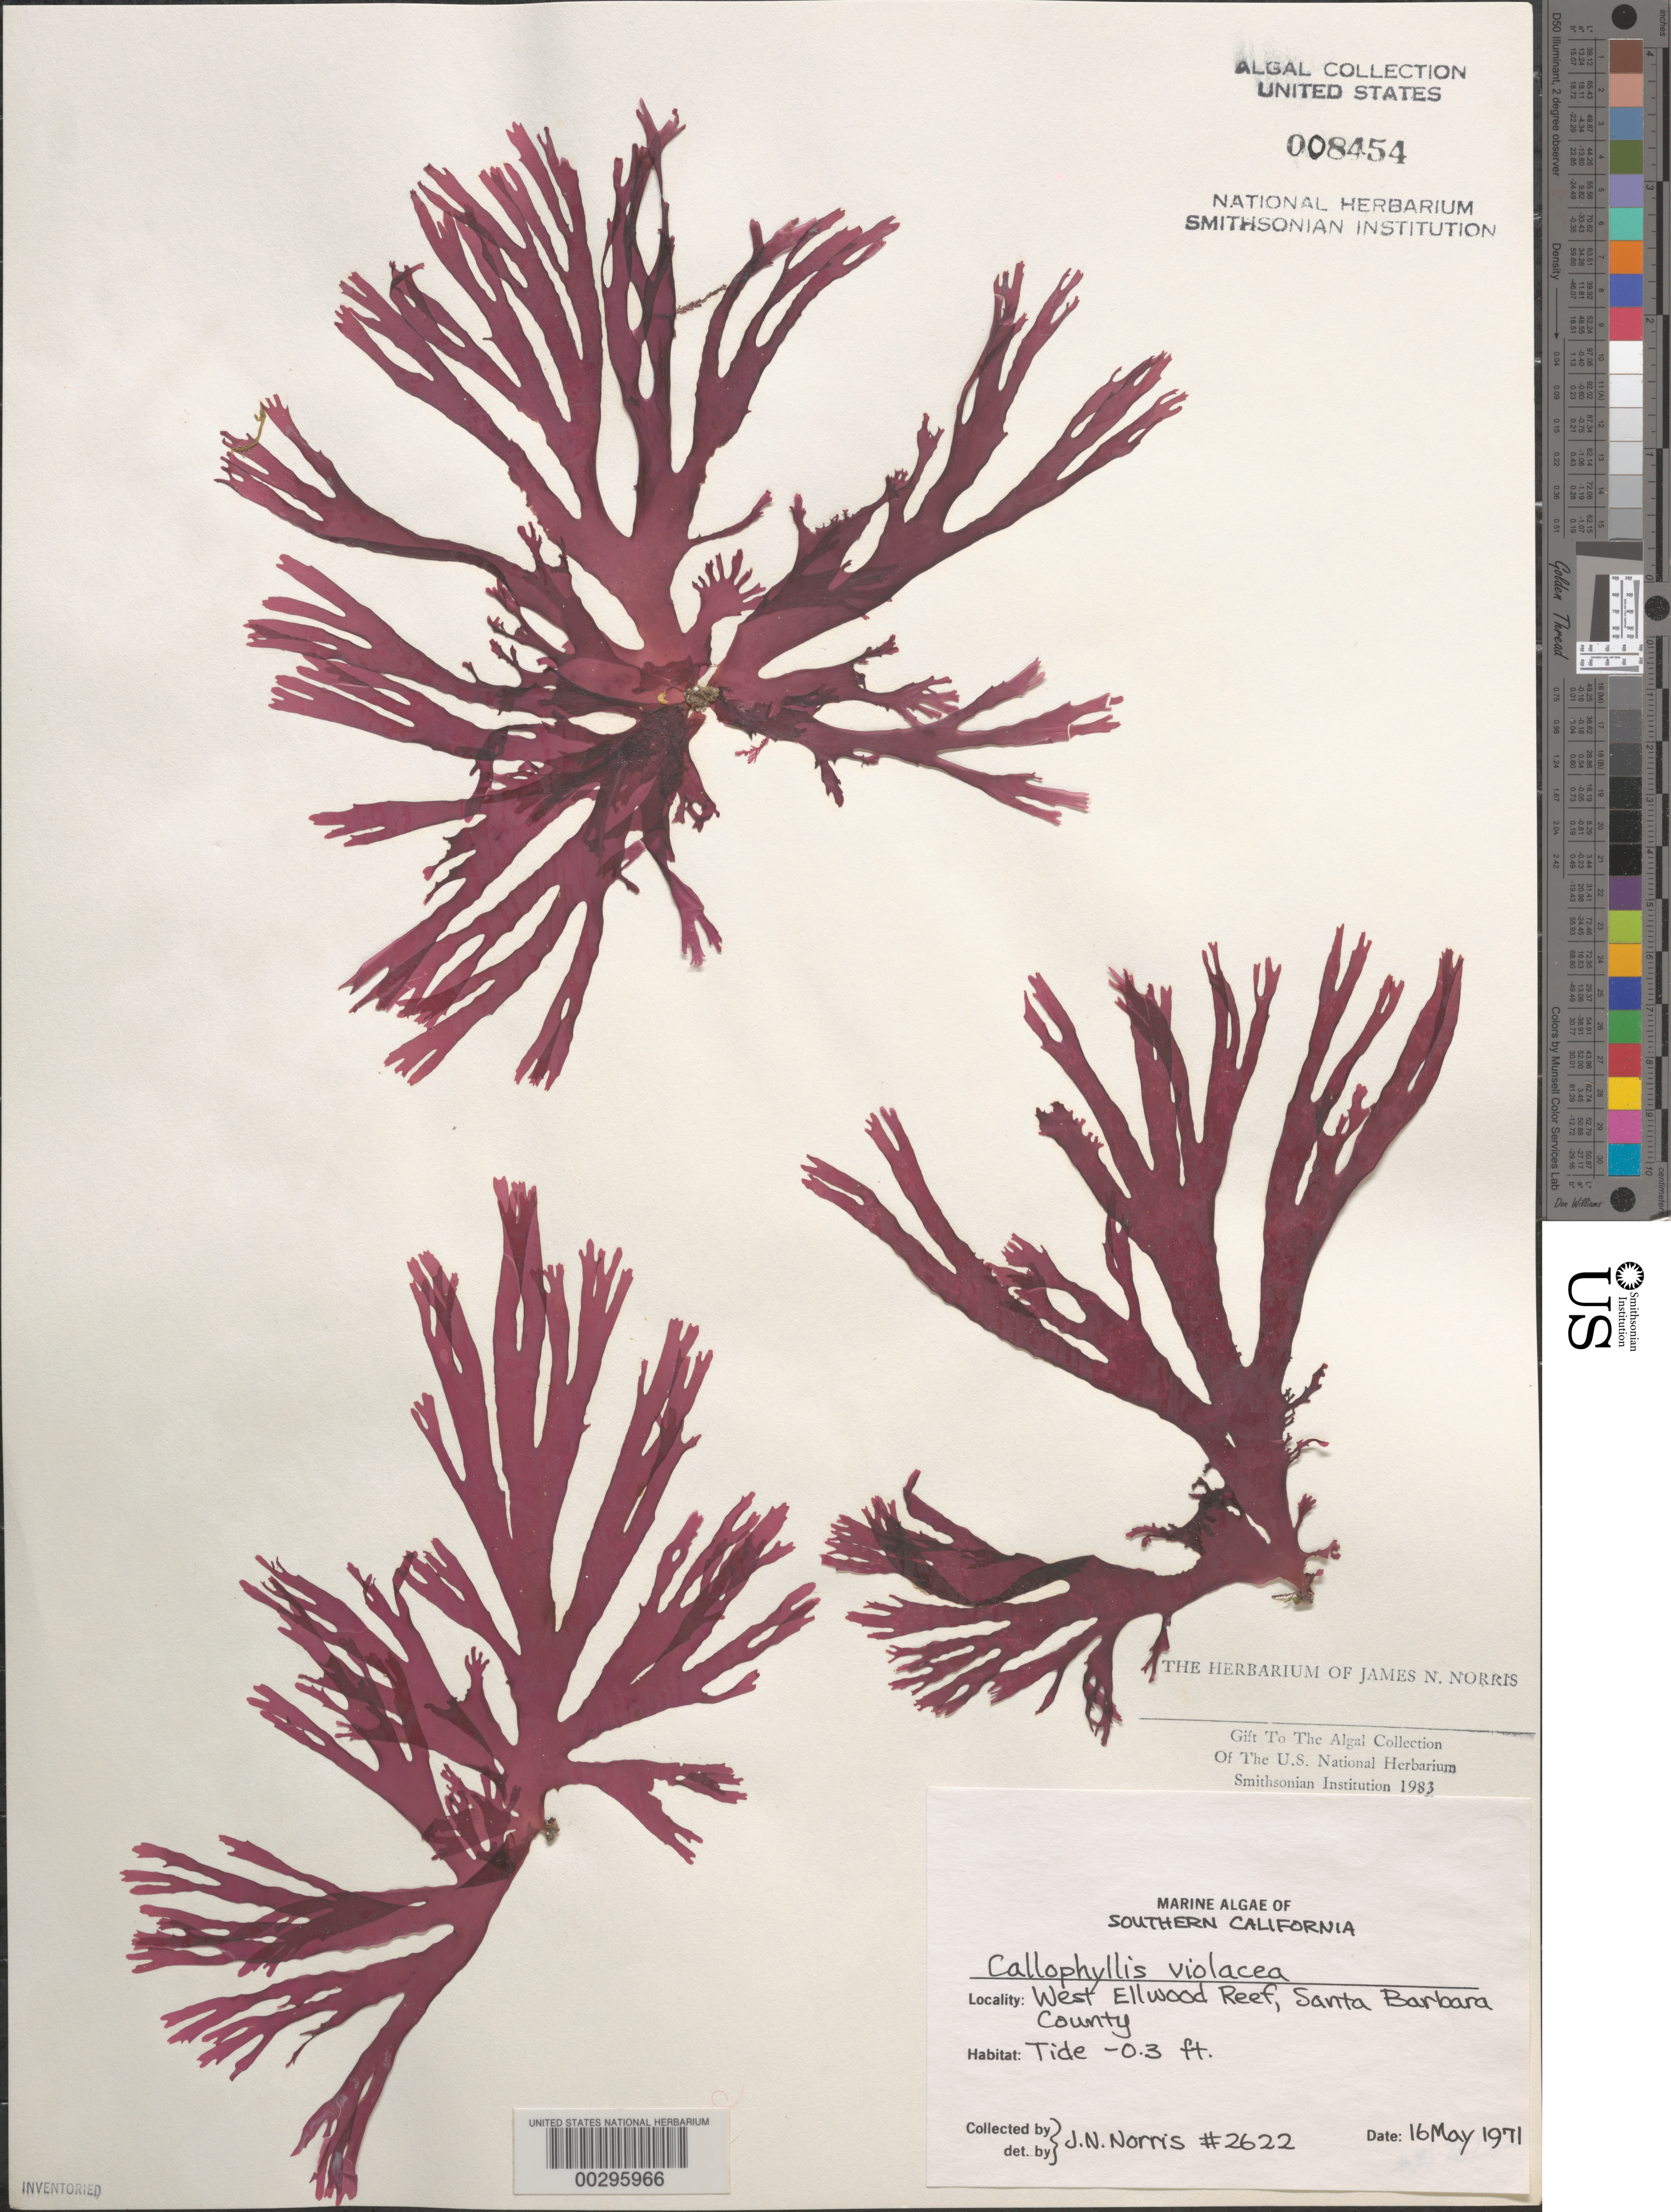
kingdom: Plantae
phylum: Rhodophyta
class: Florideophyceae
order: Gigartinales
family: Kallymeniaceae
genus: Callophyllis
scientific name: Callophyllis violacea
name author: J. Agardh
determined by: Norris, James N.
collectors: J. N. Norris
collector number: JN-2622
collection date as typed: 16 May 1971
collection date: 1971-05-16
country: United States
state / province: California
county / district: Santa Barbara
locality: West Ellwood Reef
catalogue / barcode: US 8454